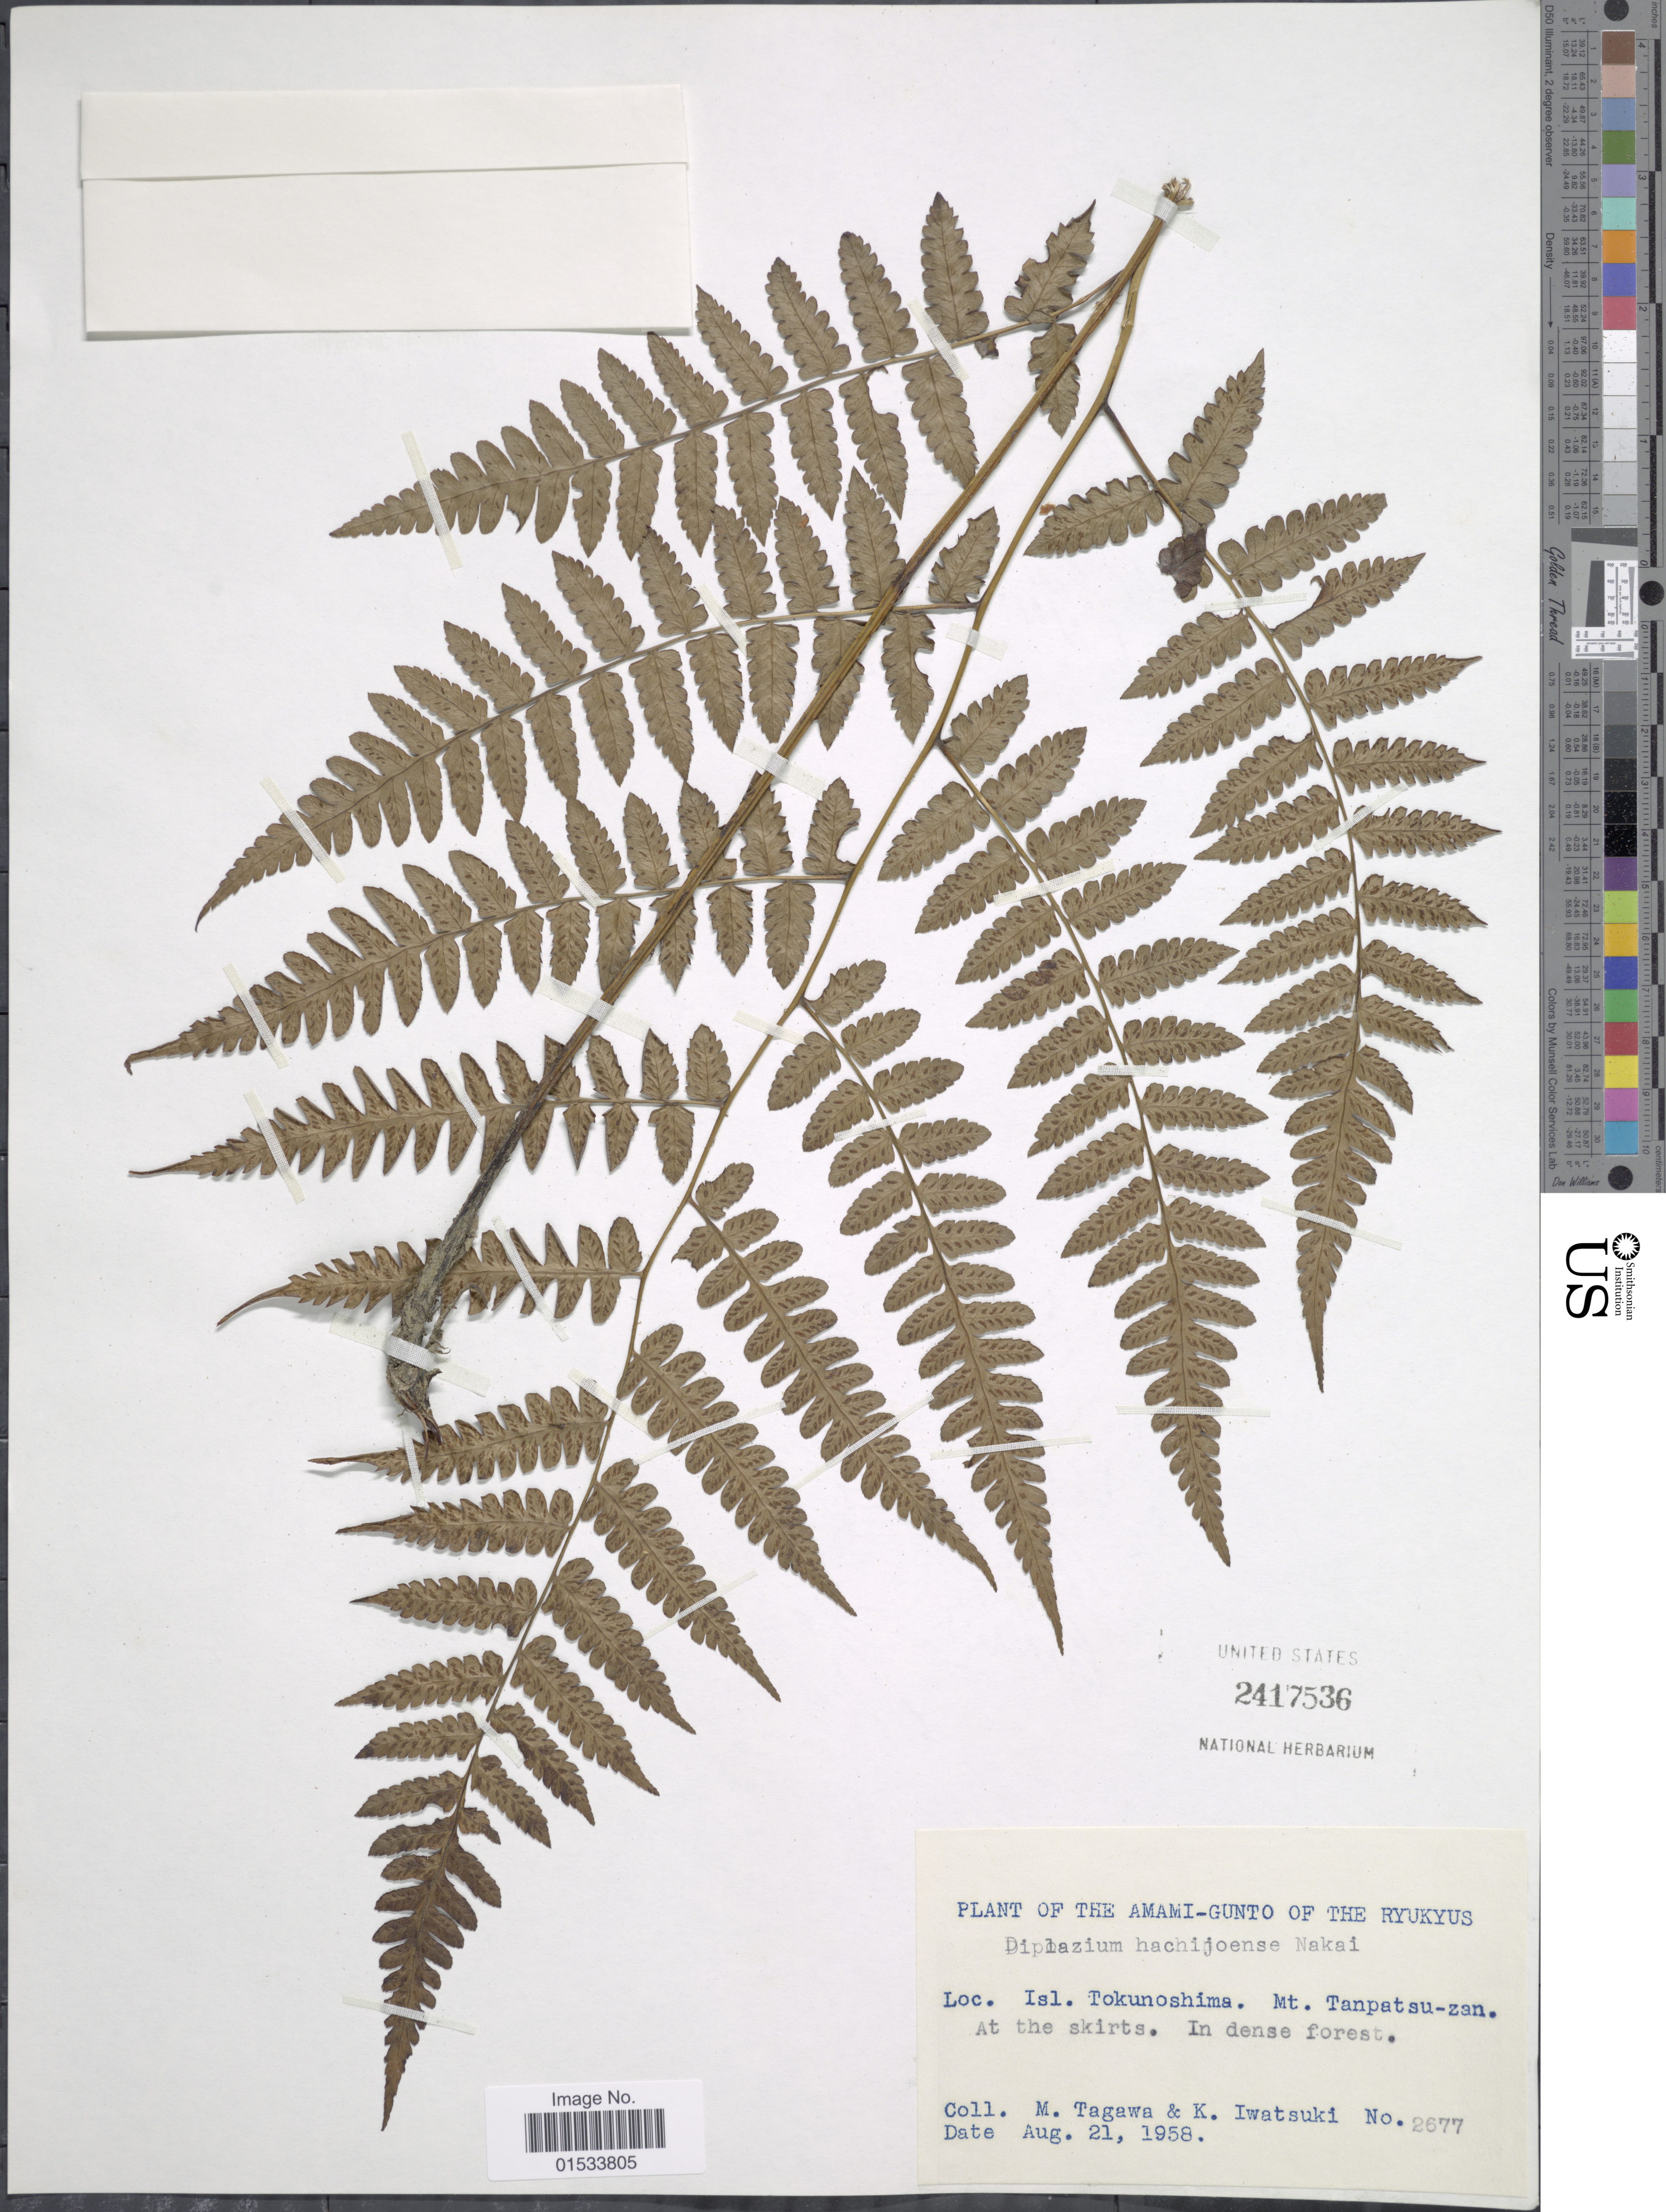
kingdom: Plantae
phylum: Tracheophyta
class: Polypodiopsida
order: Polypodiales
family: Athyriaceae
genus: Diplazium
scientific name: Diplazium hachijoense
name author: Nakai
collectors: M. Tagawa & K. Iwatsuki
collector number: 2677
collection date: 1958-08-21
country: Japan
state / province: Okinawa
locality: Amami- Gunto of the Rykyus, Isl. Tokunoshima, Mt. Tanpatsu- zan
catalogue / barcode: US 2417536